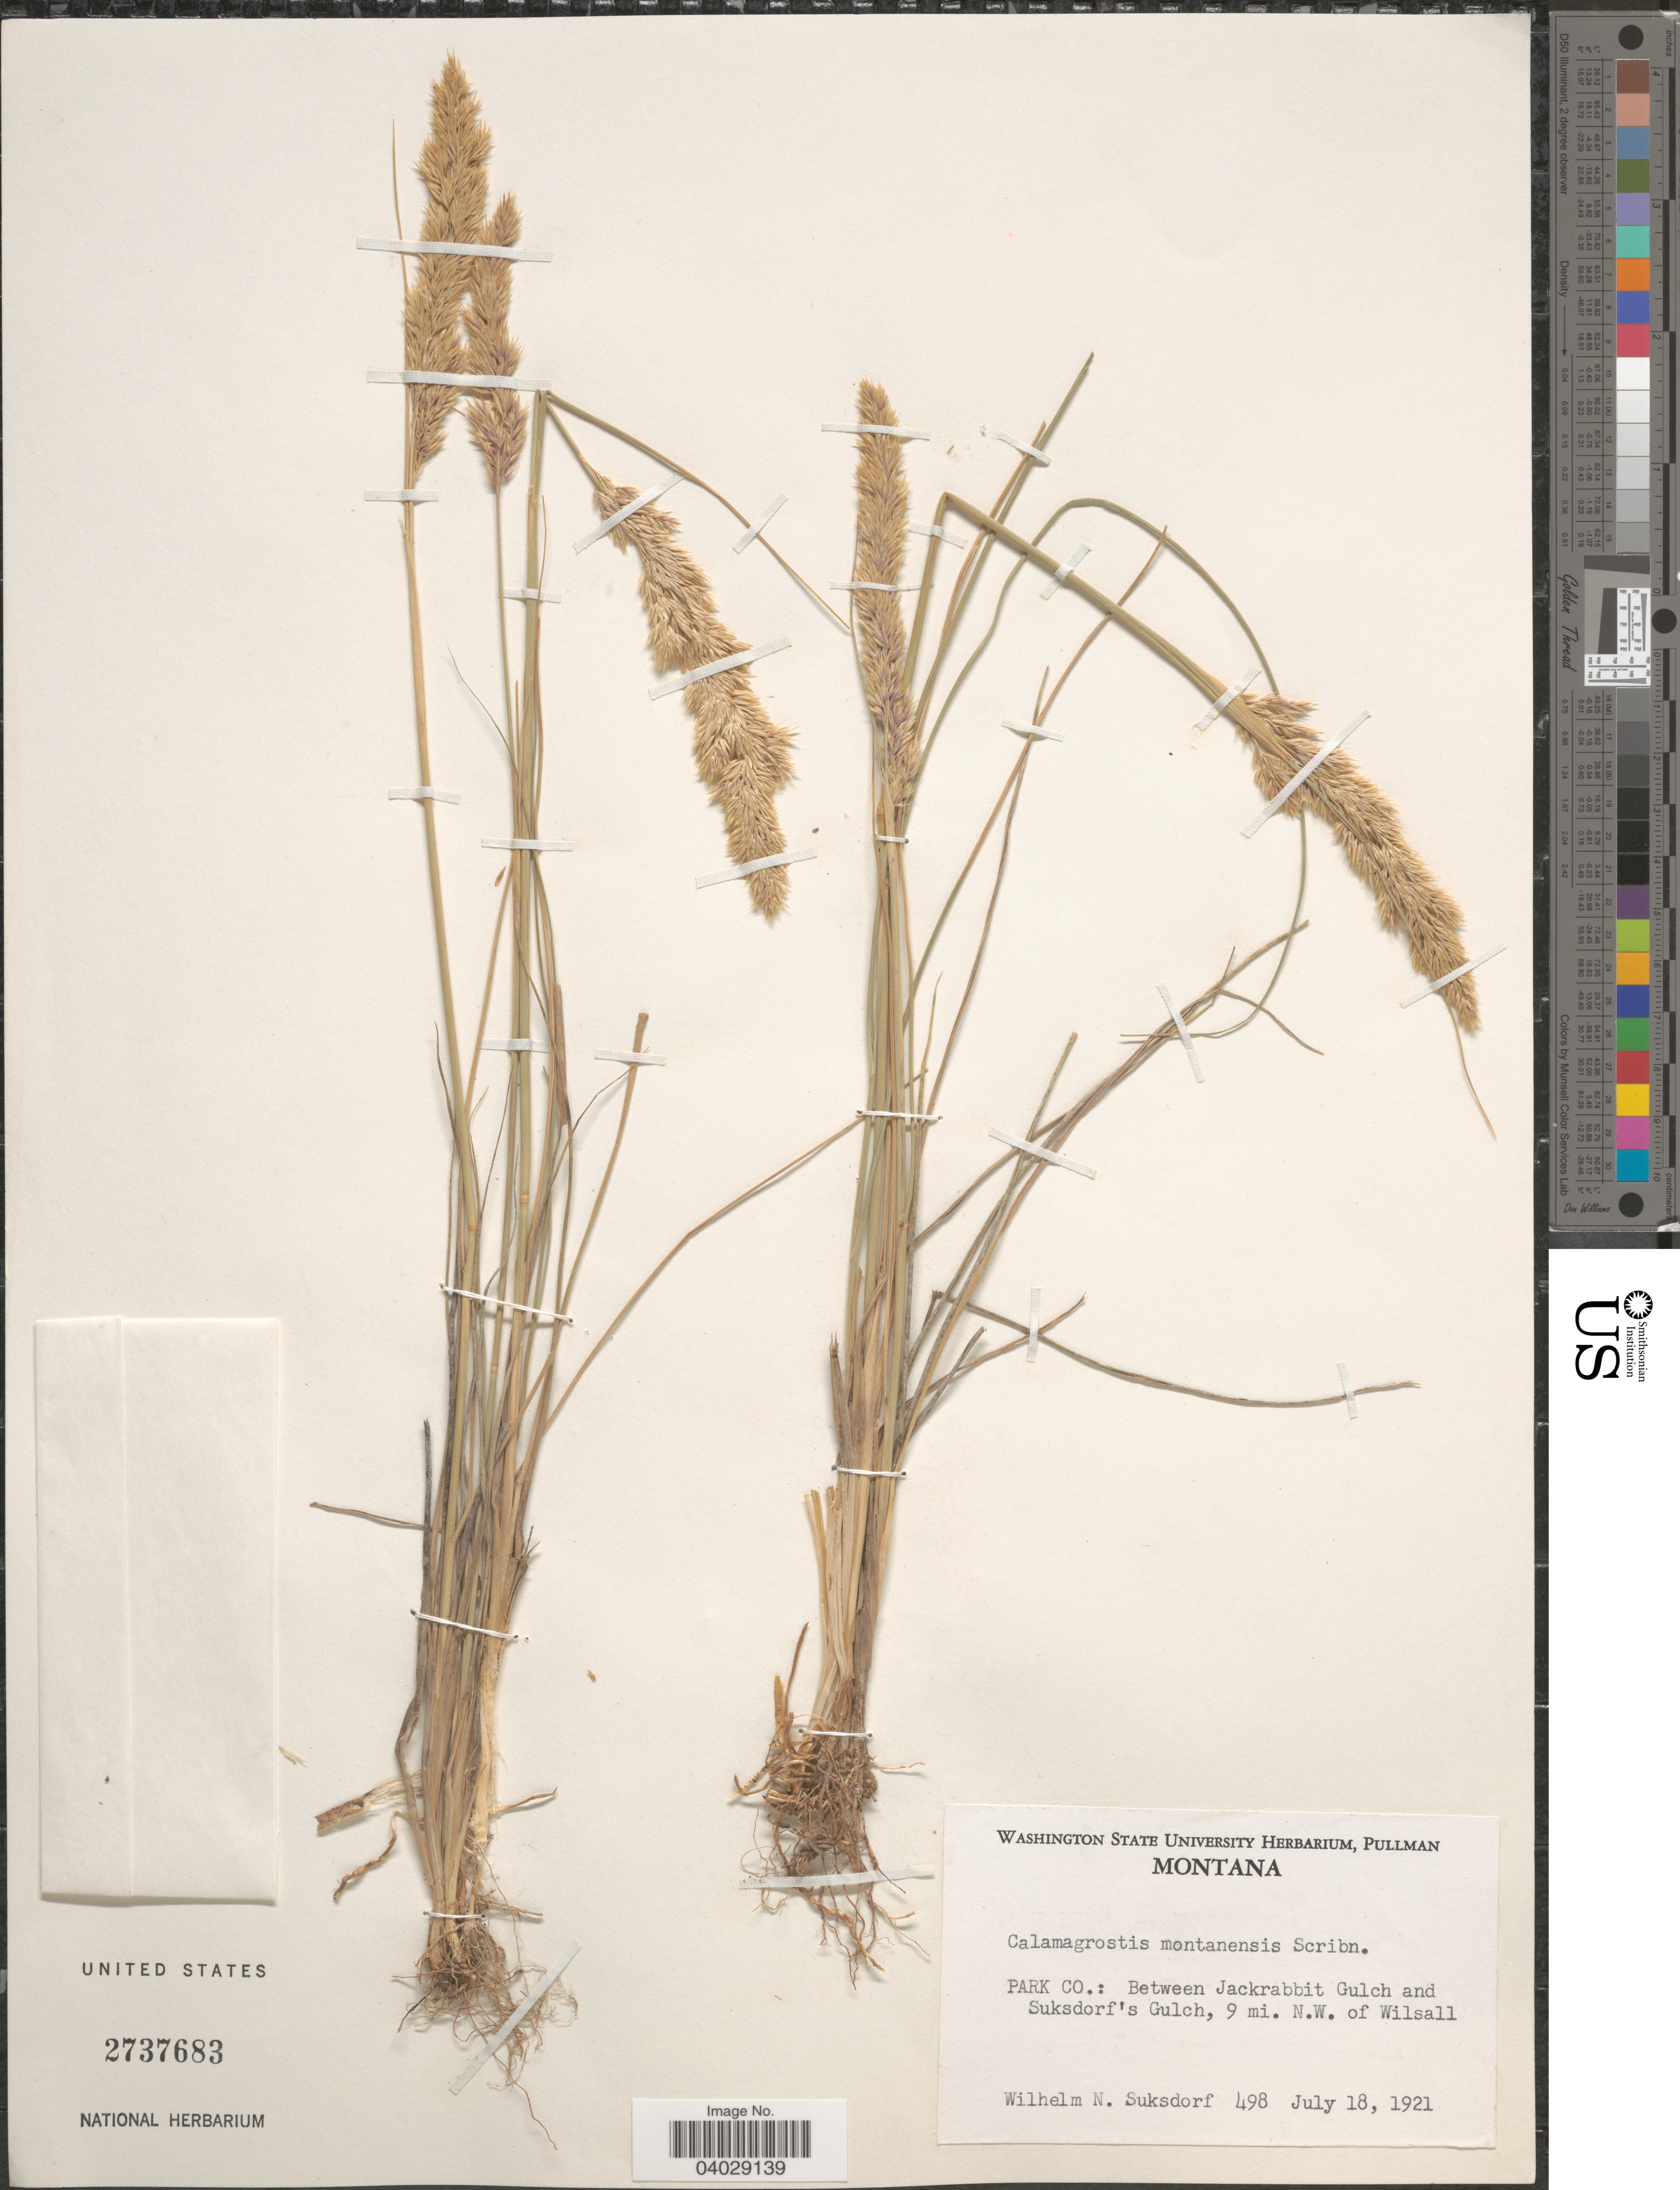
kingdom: Plantae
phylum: Tracheophyta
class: Liliopsida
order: Poales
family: Poaceae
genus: Calamagrostis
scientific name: Calamagrostis montanensis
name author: Scribn. ex Vasey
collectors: W. N. Suksdorf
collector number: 498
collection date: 1921-07-18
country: United States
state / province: Montana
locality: Park Co.: Between Jackrabbit Gulch and Suksdorf's Gulch, 9 mi. N.W. of Wilsall.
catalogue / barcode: US 2737683